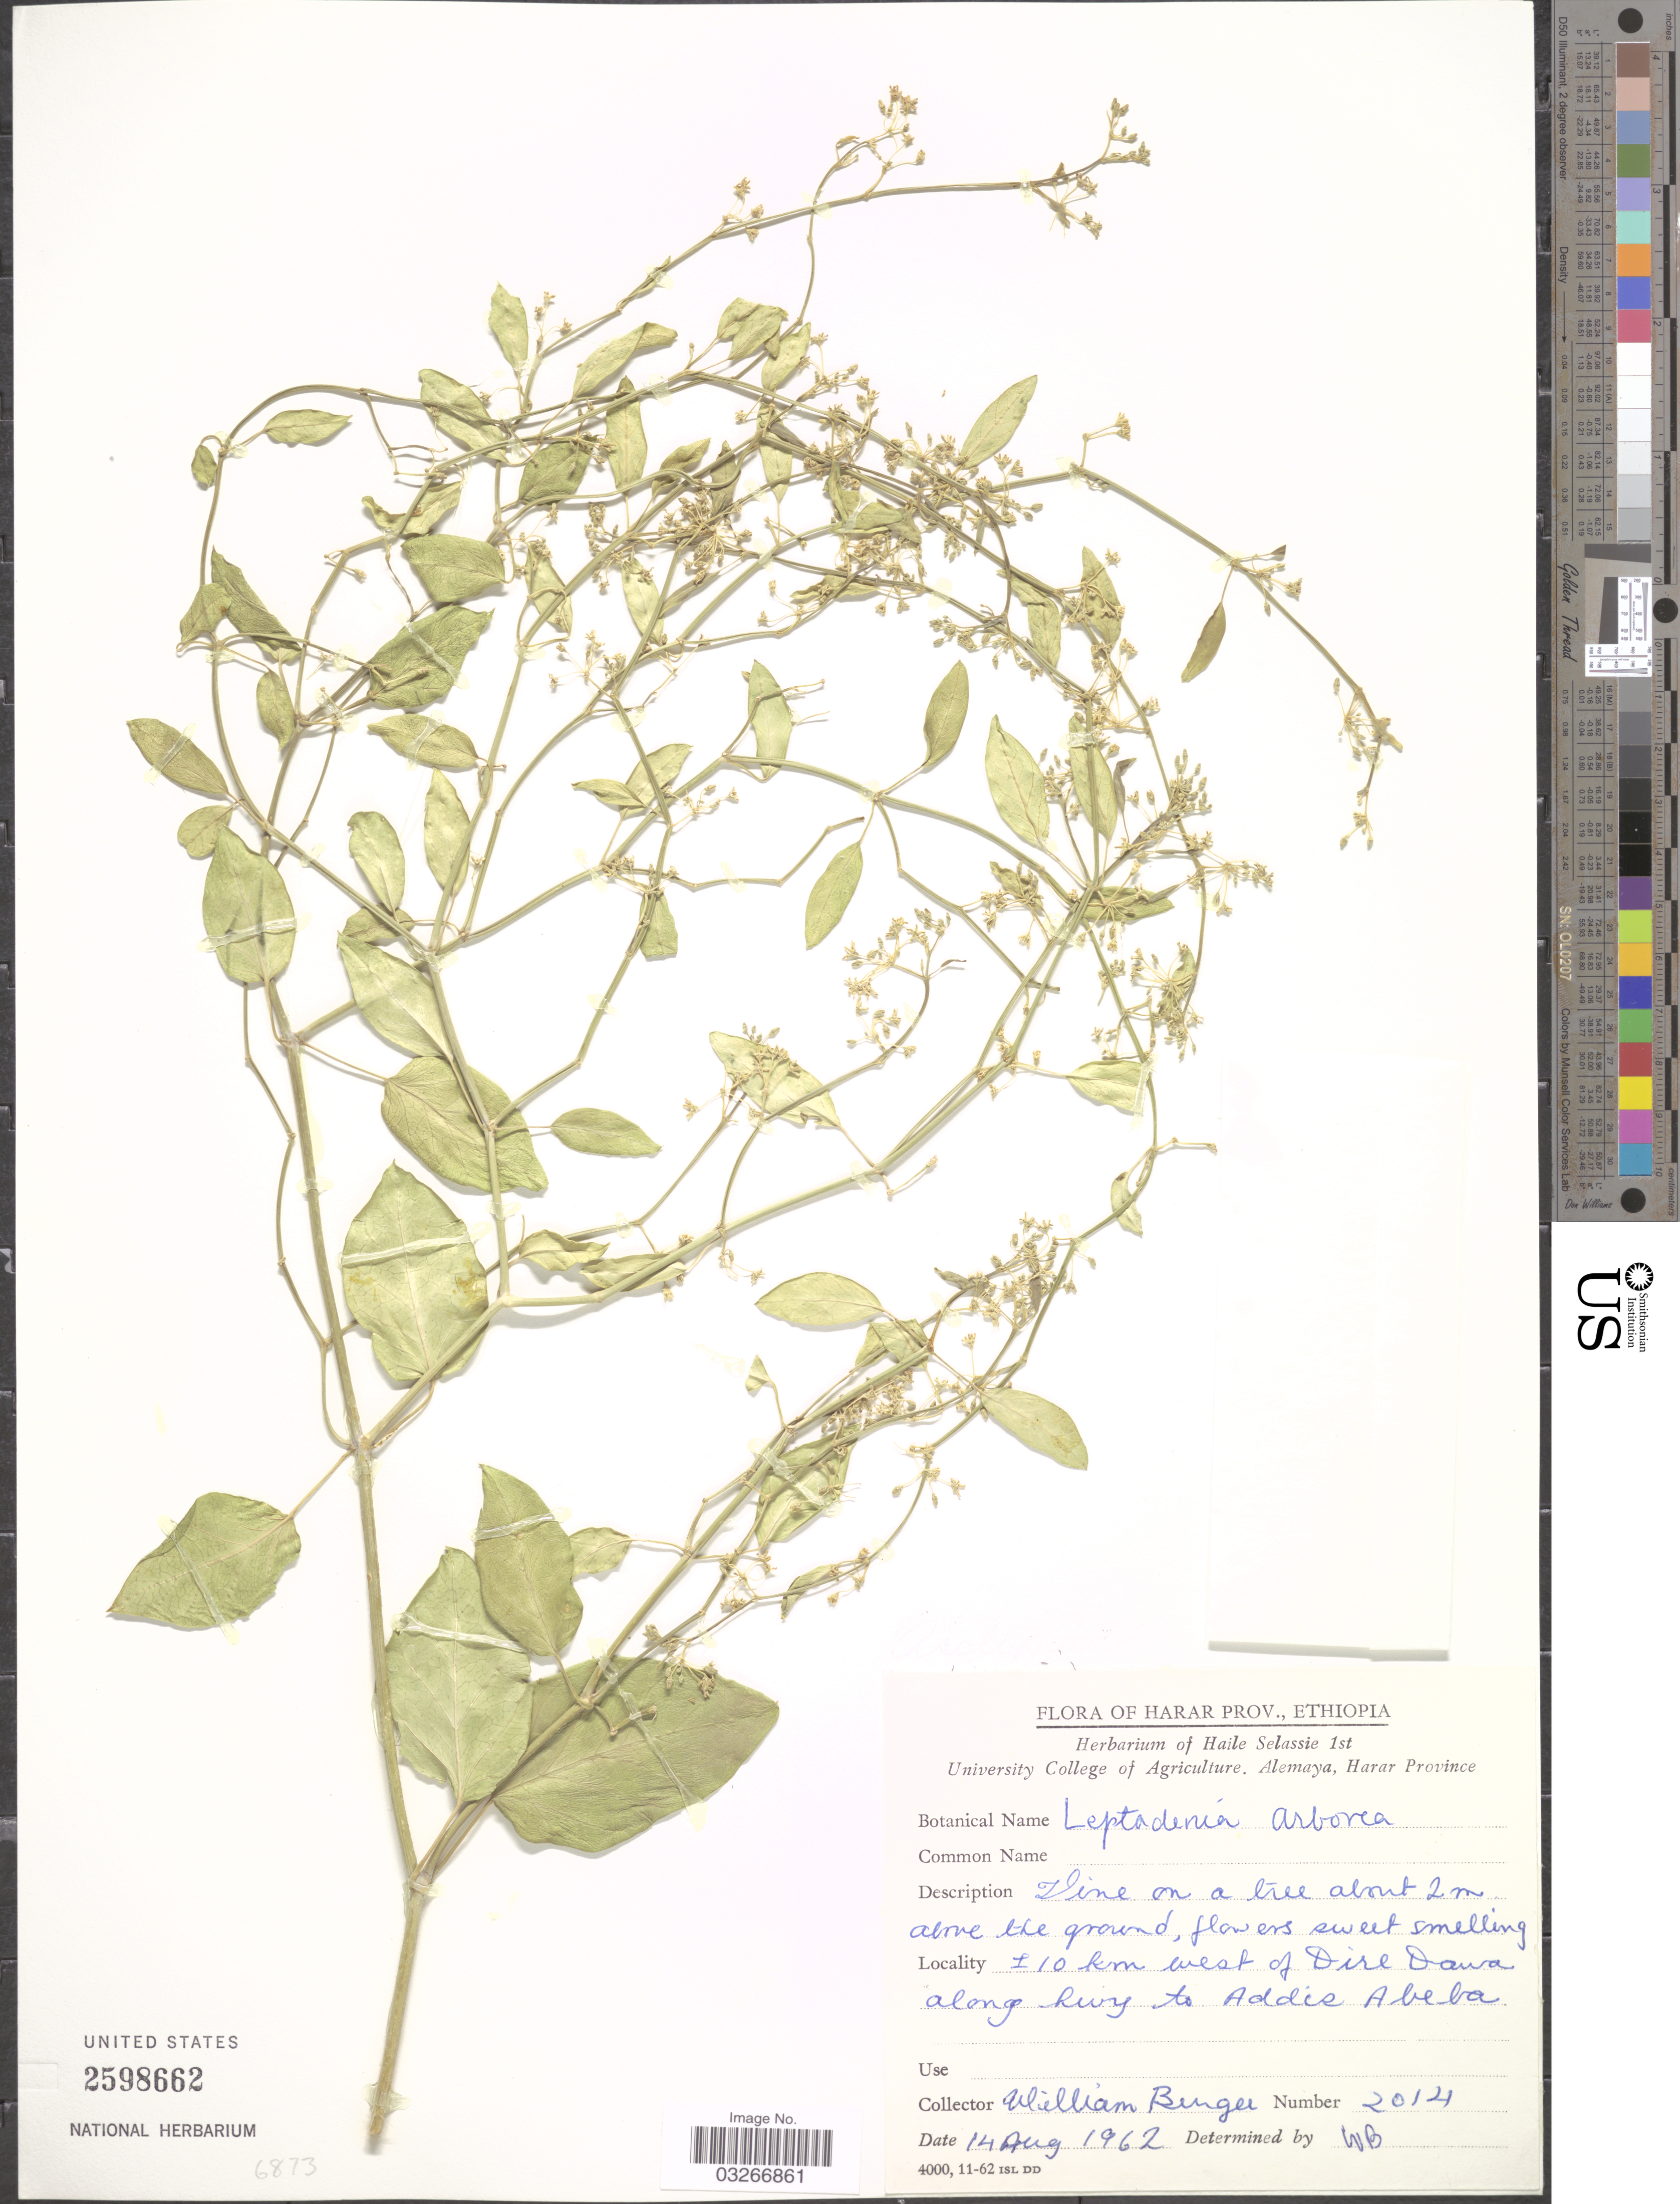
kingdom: Plantae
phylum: Tracheophyta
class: Magnoliopsida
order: Gentianales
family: Apocynaceae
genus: Leptadenia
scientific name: Leptadenia arborea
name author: (Forssk.) Schweinf.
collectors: W. Burger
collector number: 2014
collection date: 1962-08-14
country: Ethiopia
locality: Harar Prov., ± 10 km west of Dire Dawa along hwy to Addis Abeba.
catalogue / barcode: US 2598662